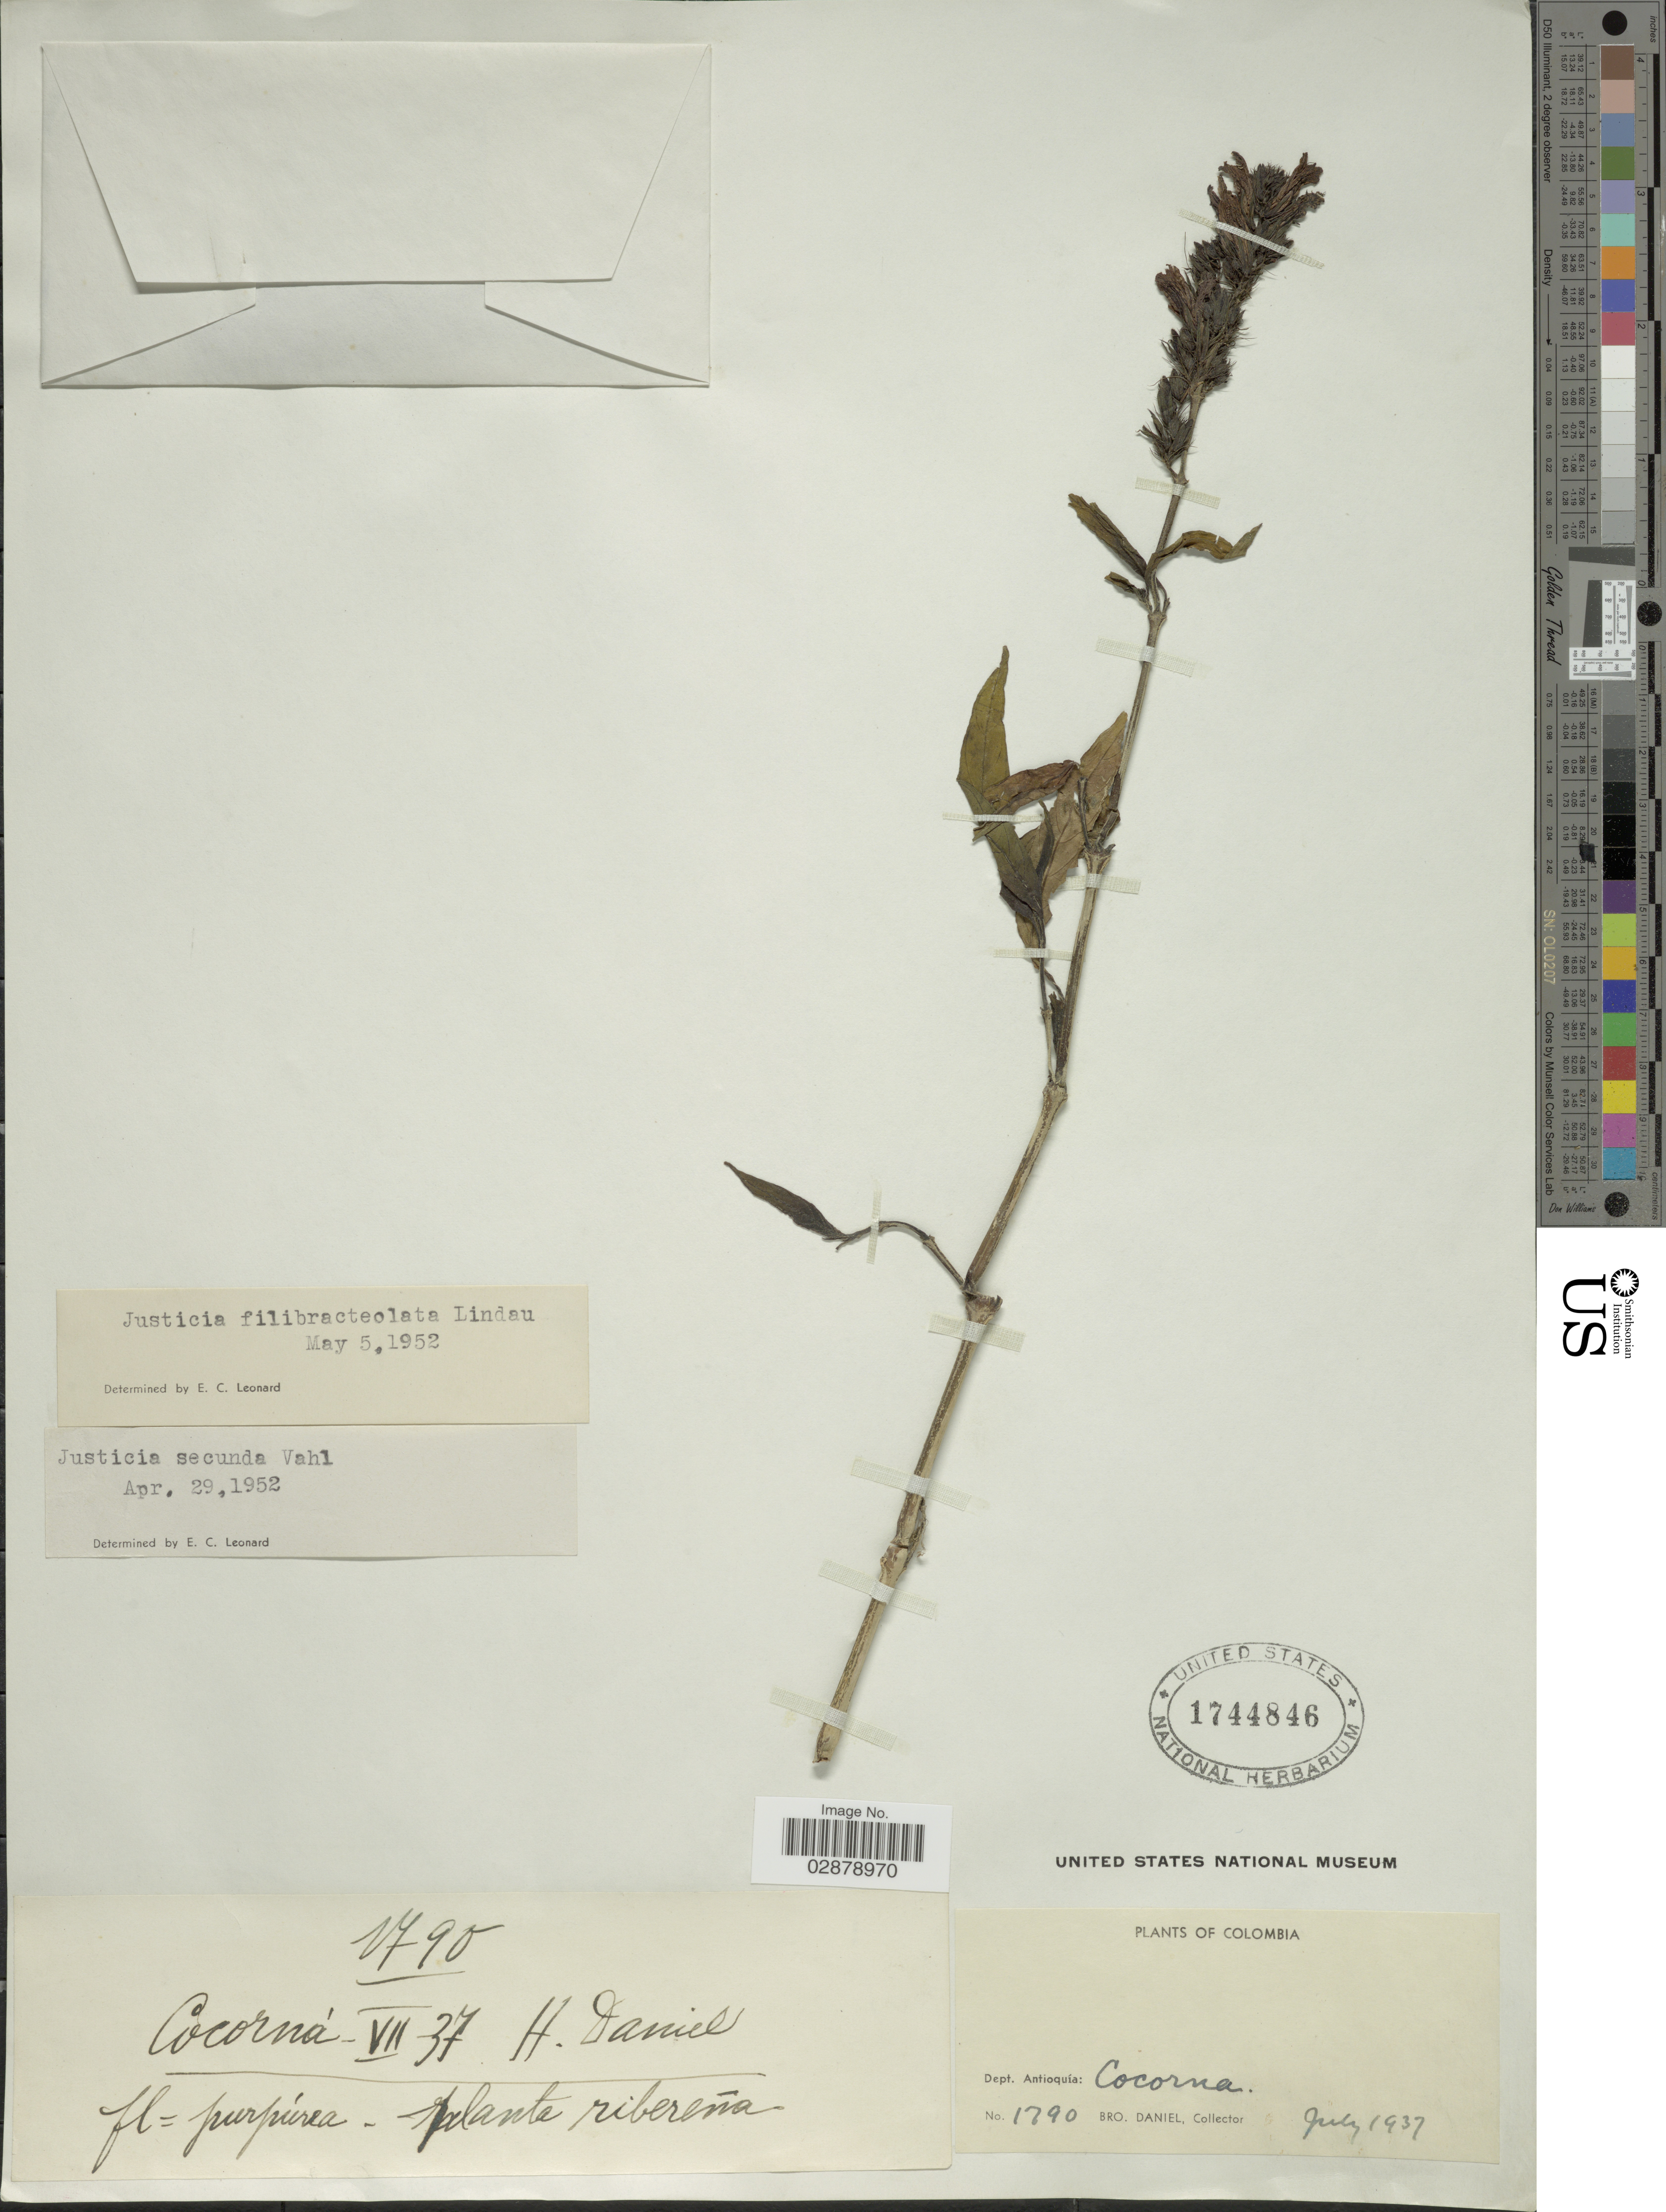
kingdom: Plantae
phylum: Tracheophyta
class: Magnoliopsida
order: Lamiales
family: Acanthaceae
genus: Justicia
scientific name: Justicia filibracteolata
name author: Lindau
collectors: Bro. Daniel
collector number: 1790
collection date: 1937-07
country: Colombia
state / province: Antioquia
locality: Dept. Antioquia: Cocorná.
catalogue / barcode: US 1744846